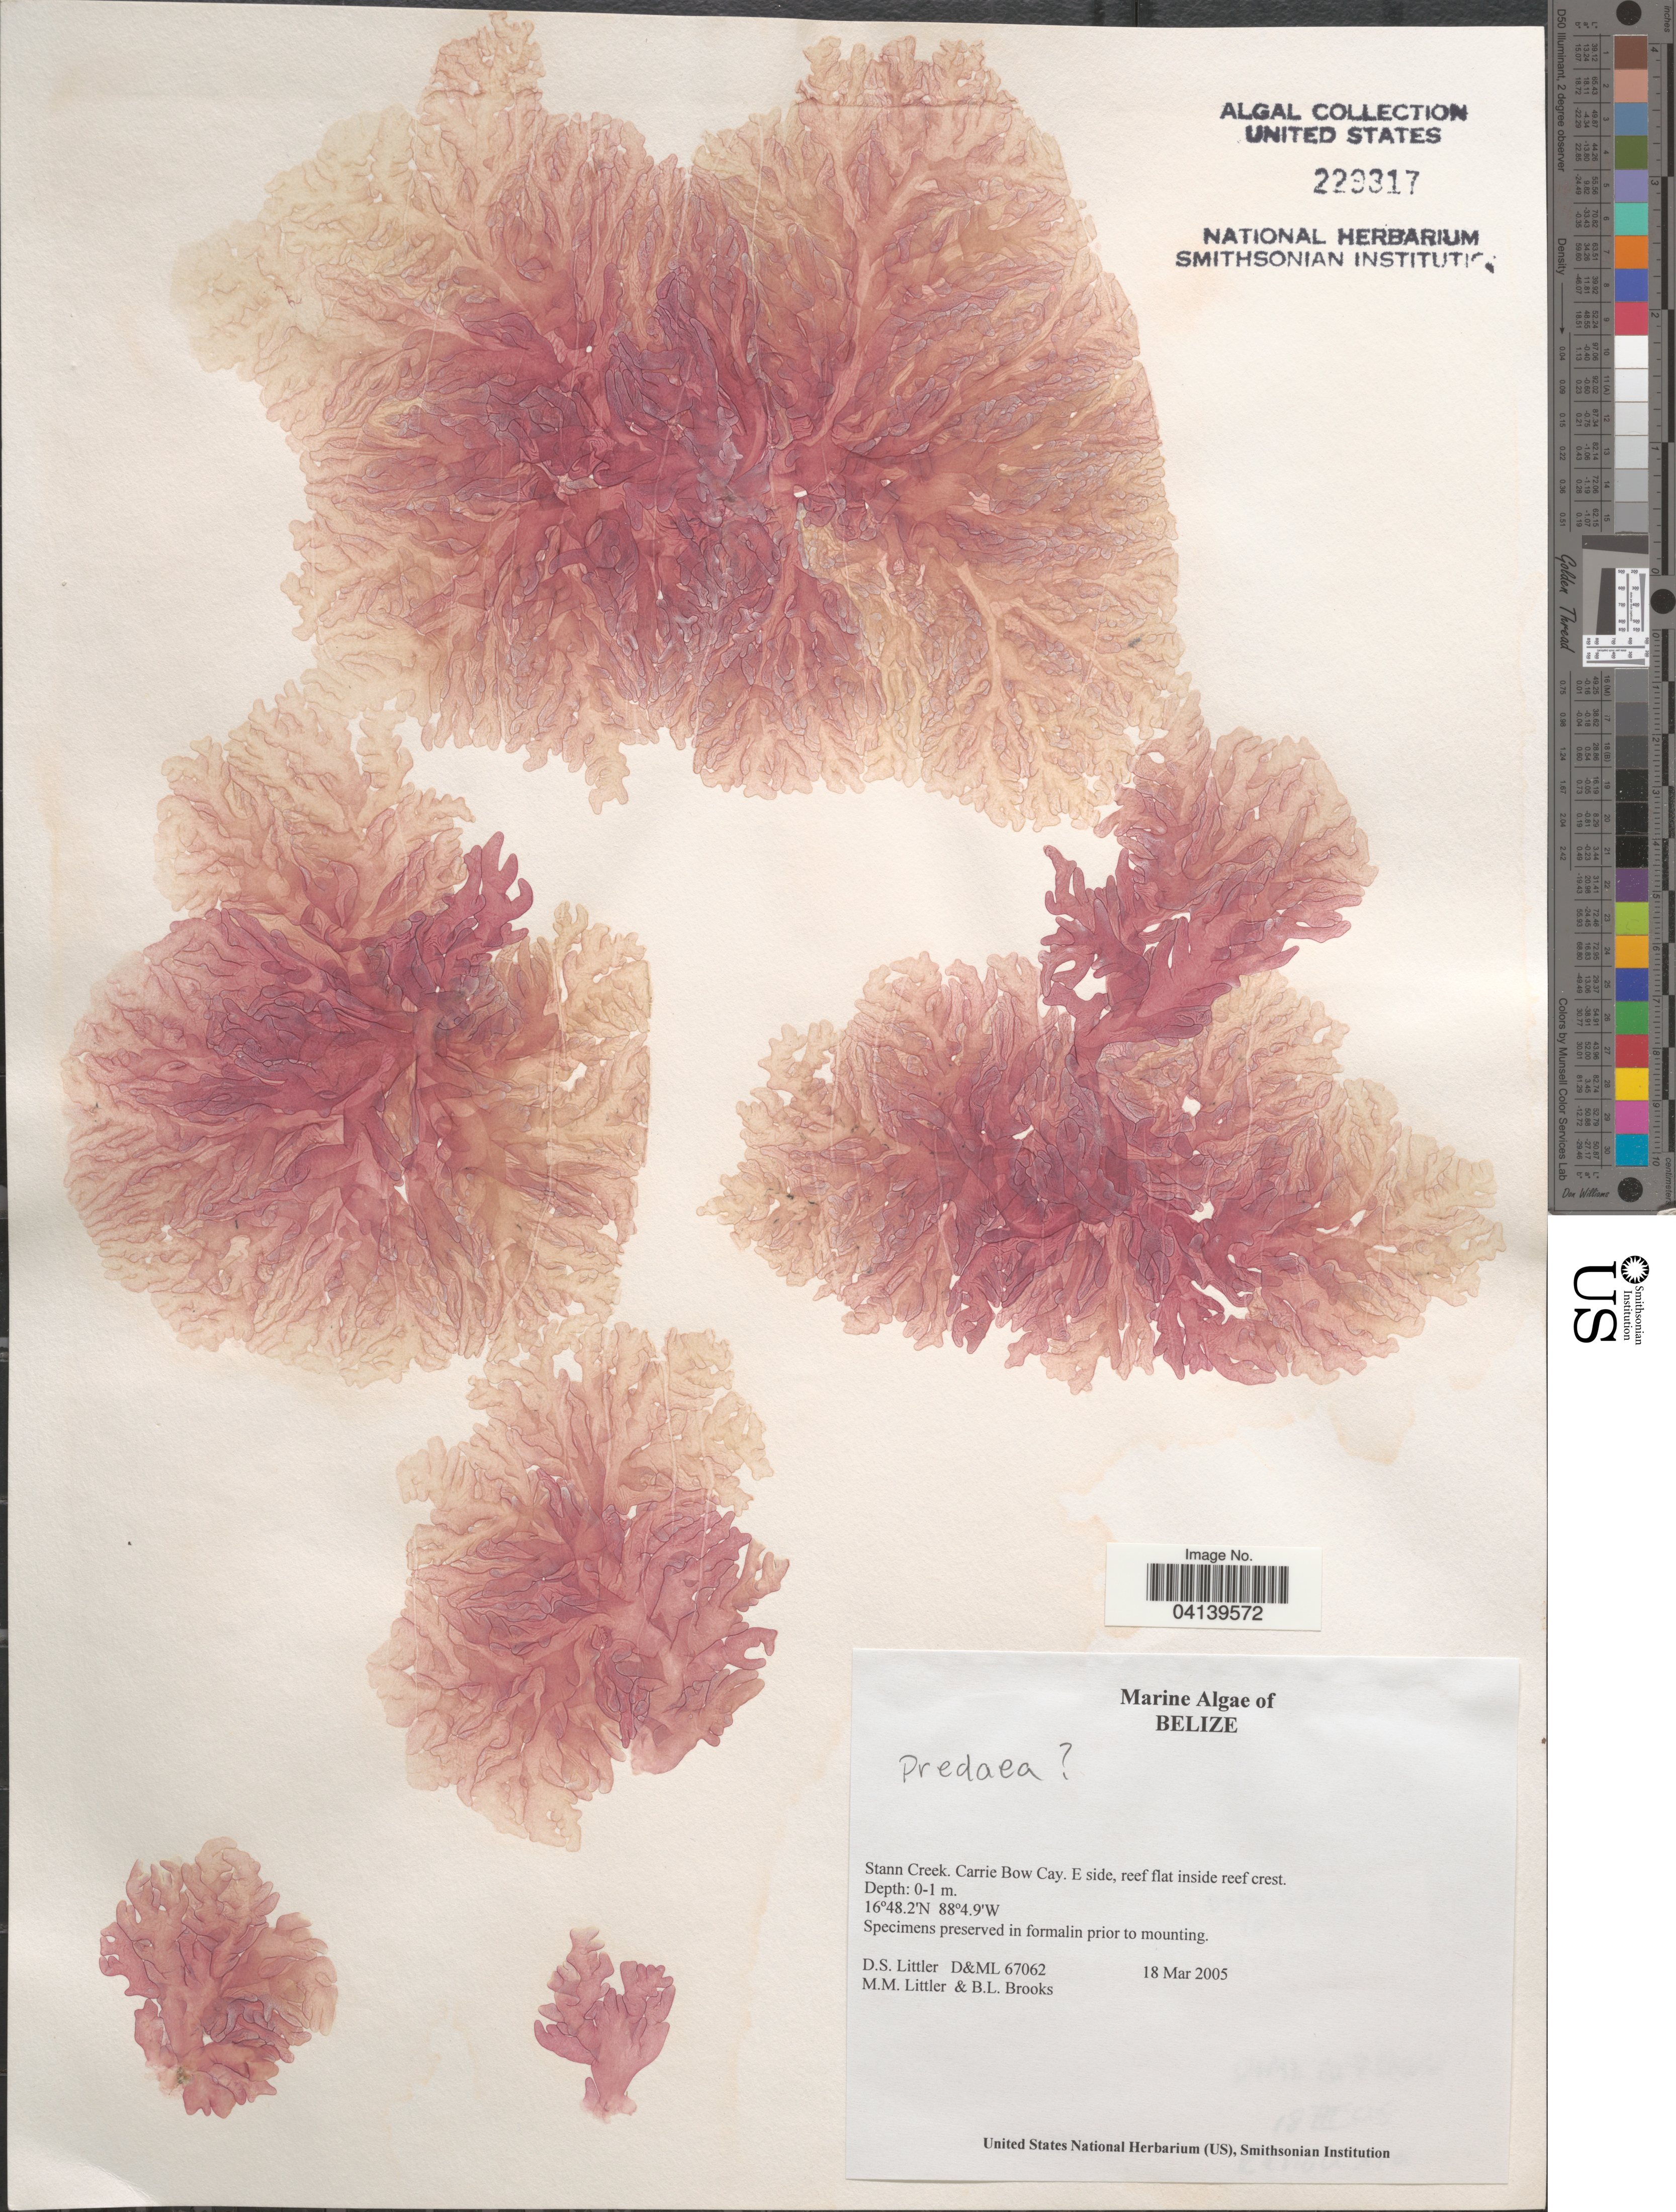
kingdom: Plantae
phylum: Rhodophyta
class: Florideophyceae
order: Nemastomatales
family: Nemastomataceae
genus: Predaea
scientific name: Predaea sp.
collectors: D. S. Littler & B. Brooks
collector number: D&ML67062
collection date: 2005-03-18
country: Belize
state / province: Stann Creek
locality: Carrie Bow Cay. E side, reef flat inside reef crest.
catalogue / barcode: US 229317